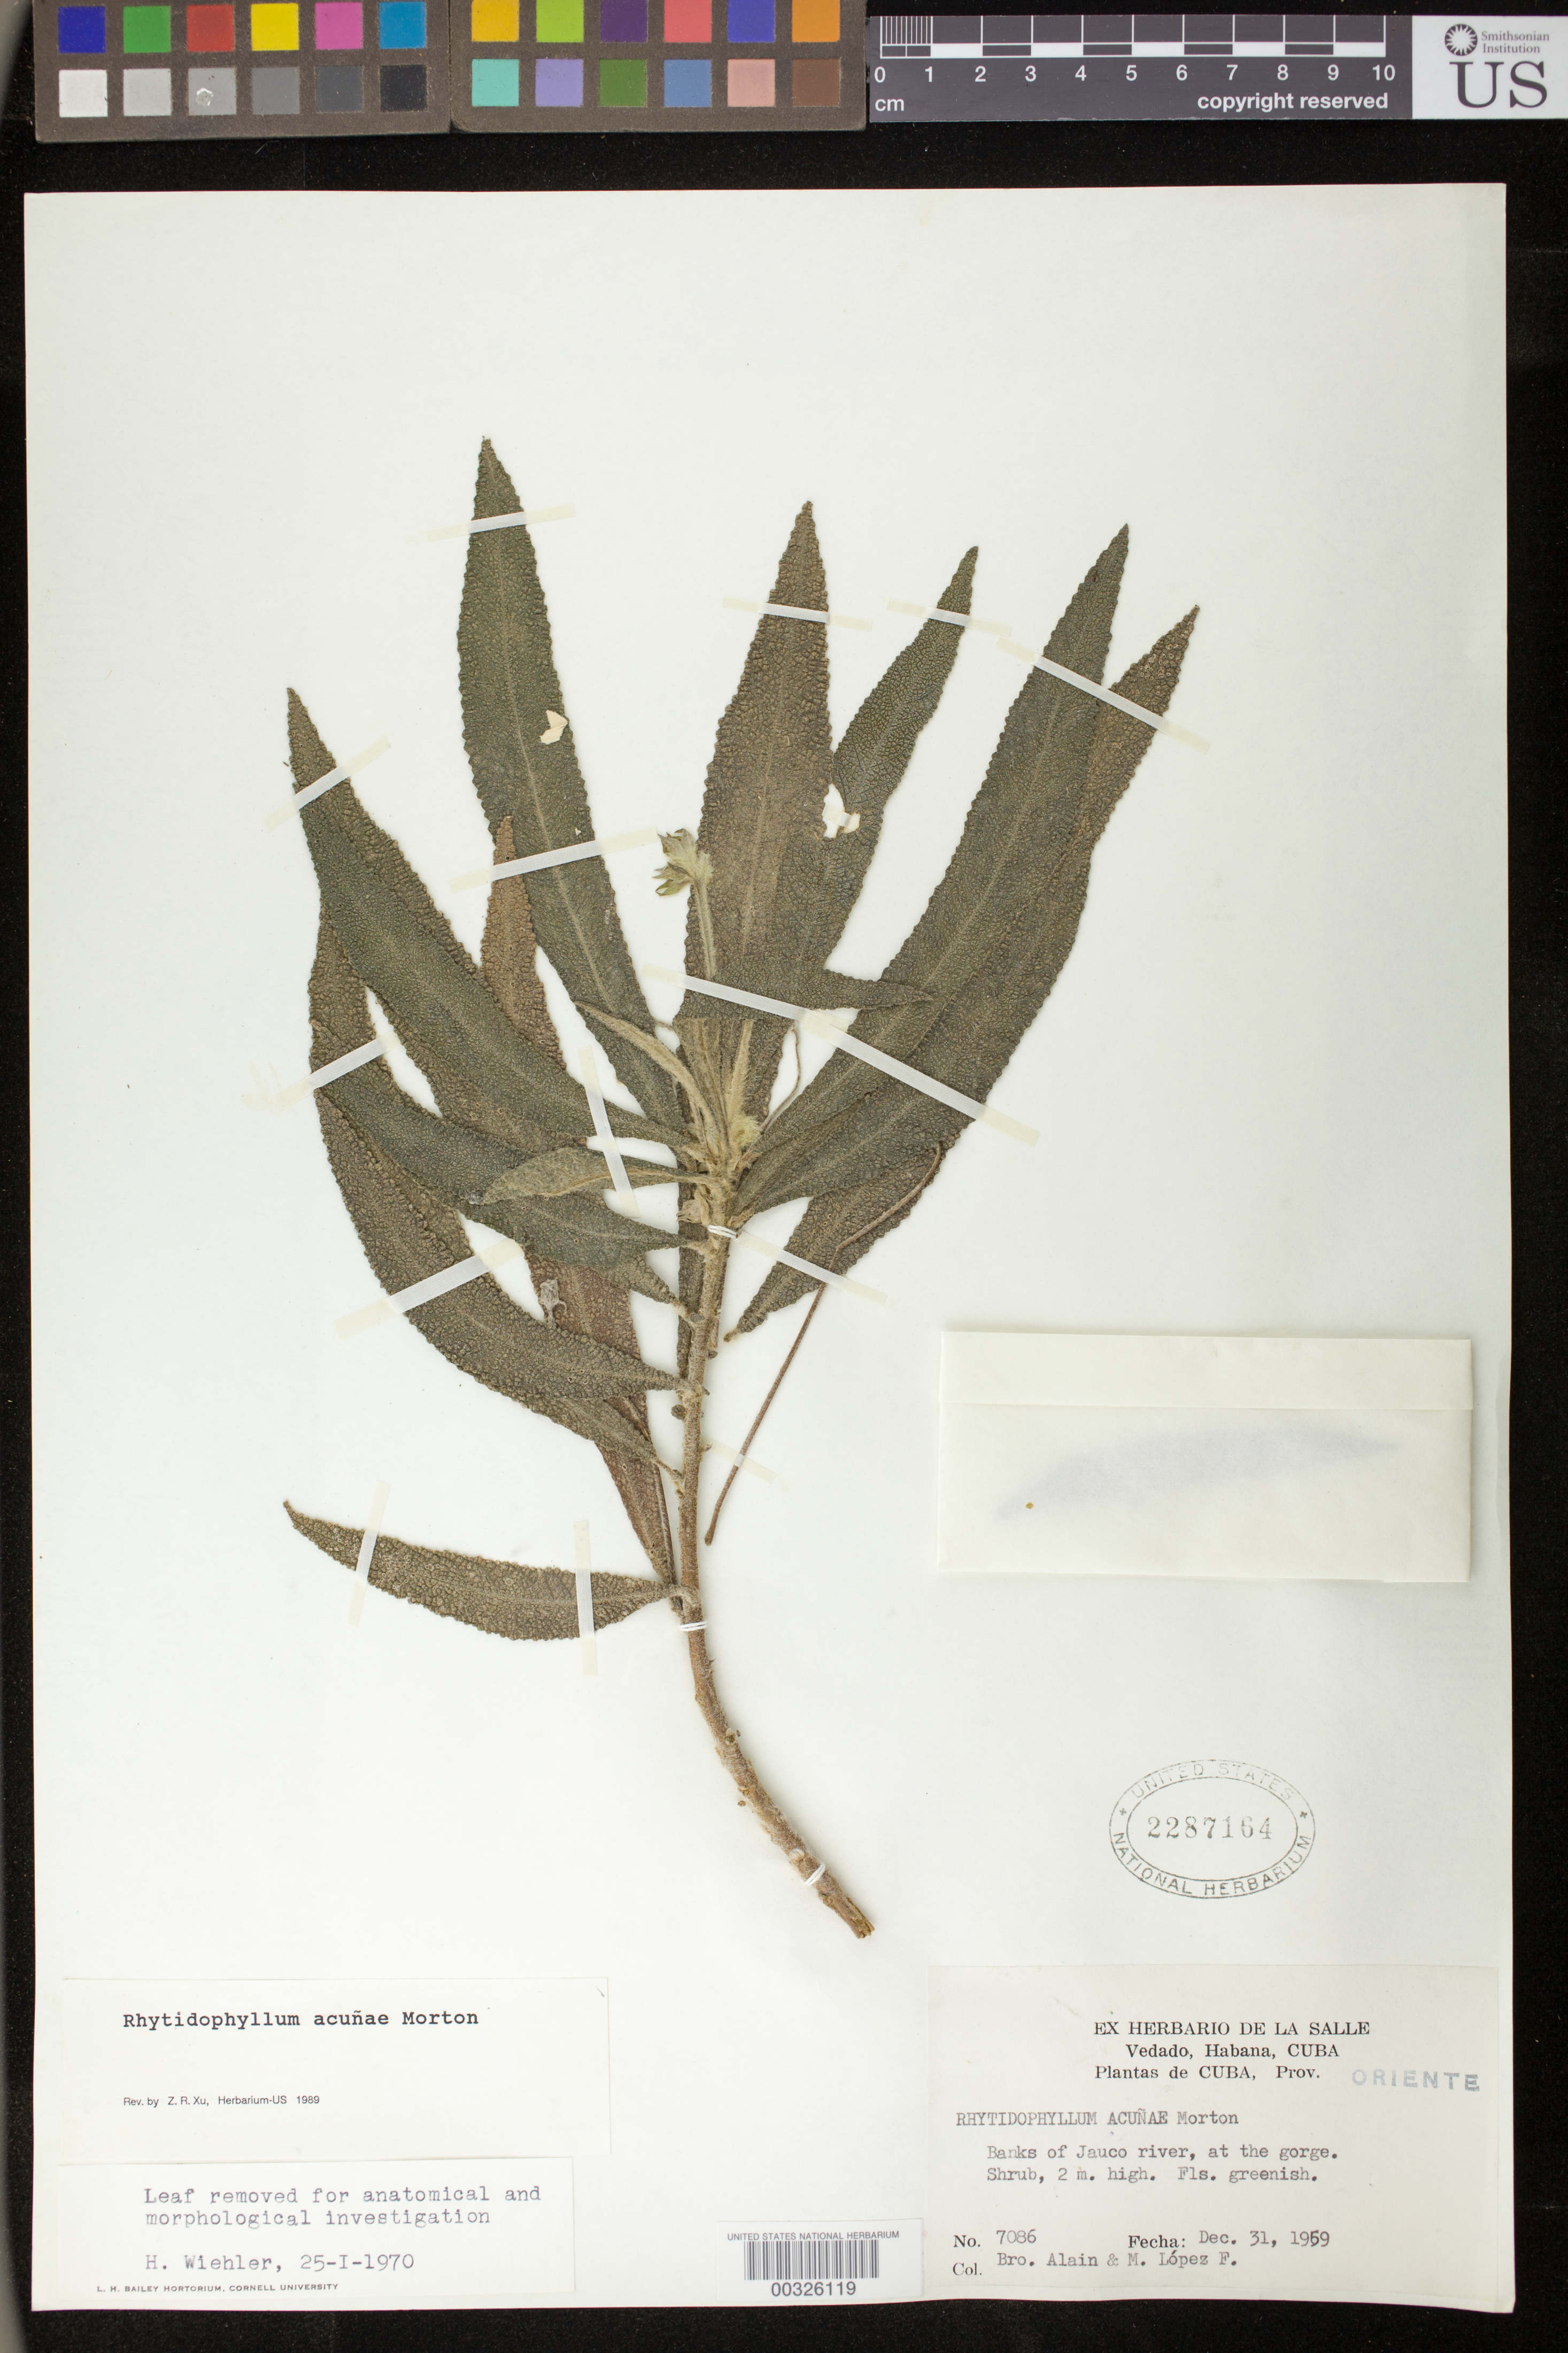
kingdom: Plantae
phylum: Tracheophyta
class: Magnoliopsida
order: Lamiales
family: Gesneriaceae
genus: Rhytidophyllum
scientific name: Rhytidophyllum acunae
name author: C.V. Morton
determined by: Skog, Laurence E.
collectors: A. H. Liogier & M. Lopéz-F.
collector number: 7086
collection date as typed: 31 Dec 1959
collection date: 1959-12-31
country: Cuba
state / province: Oriente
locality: Banks of Jauco river, at the gorge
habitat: Banks [of Jauco river]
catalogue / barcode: US 2287164